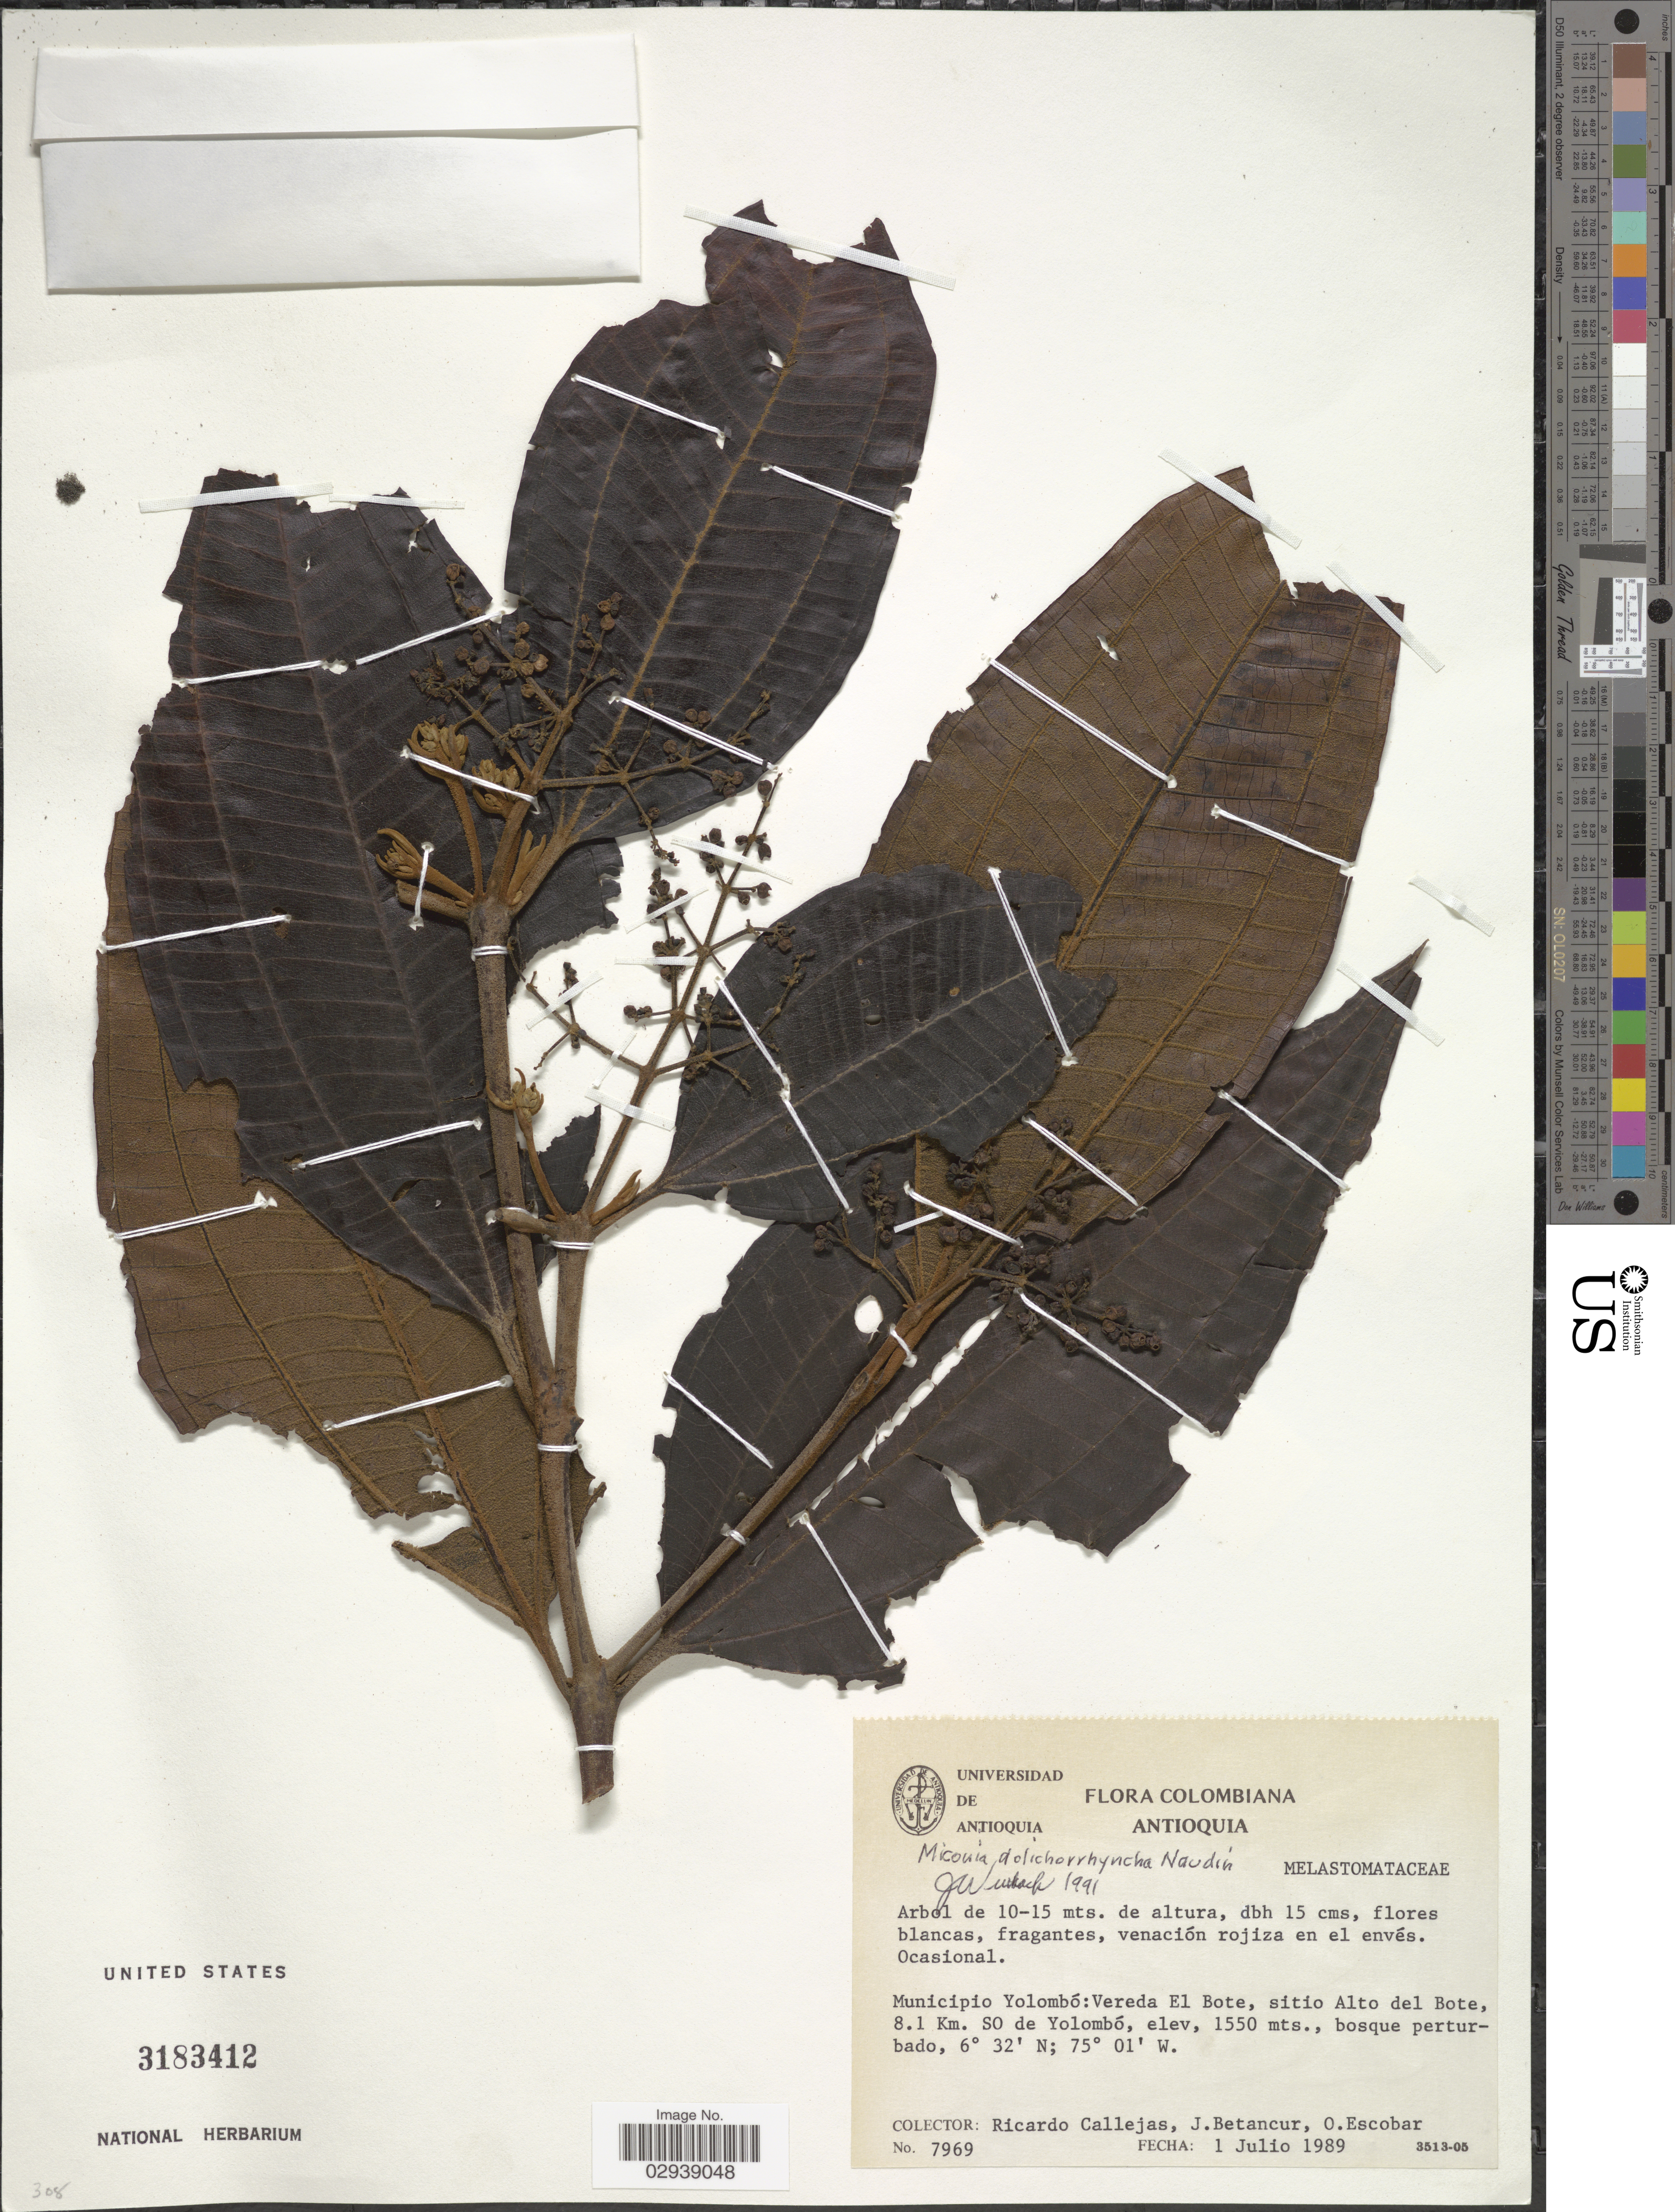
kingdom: Plantae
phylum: Tracheophyta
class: Magnoliopsida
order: Myrtales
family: Melastomataceae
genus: Miconia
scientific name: Miconia dolichorrhyncha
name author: Naudin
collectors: R. Callejas, J. Betancur & O. Escobar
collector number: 7969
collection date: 1989-07-01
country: Colombia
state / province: Antioquia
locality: Municipio Yolombó: Vereda El Bote, sitio Alto del Bote, 8.1 Km. SO de Yolombó.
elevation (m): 1550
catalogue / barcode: US 3183412